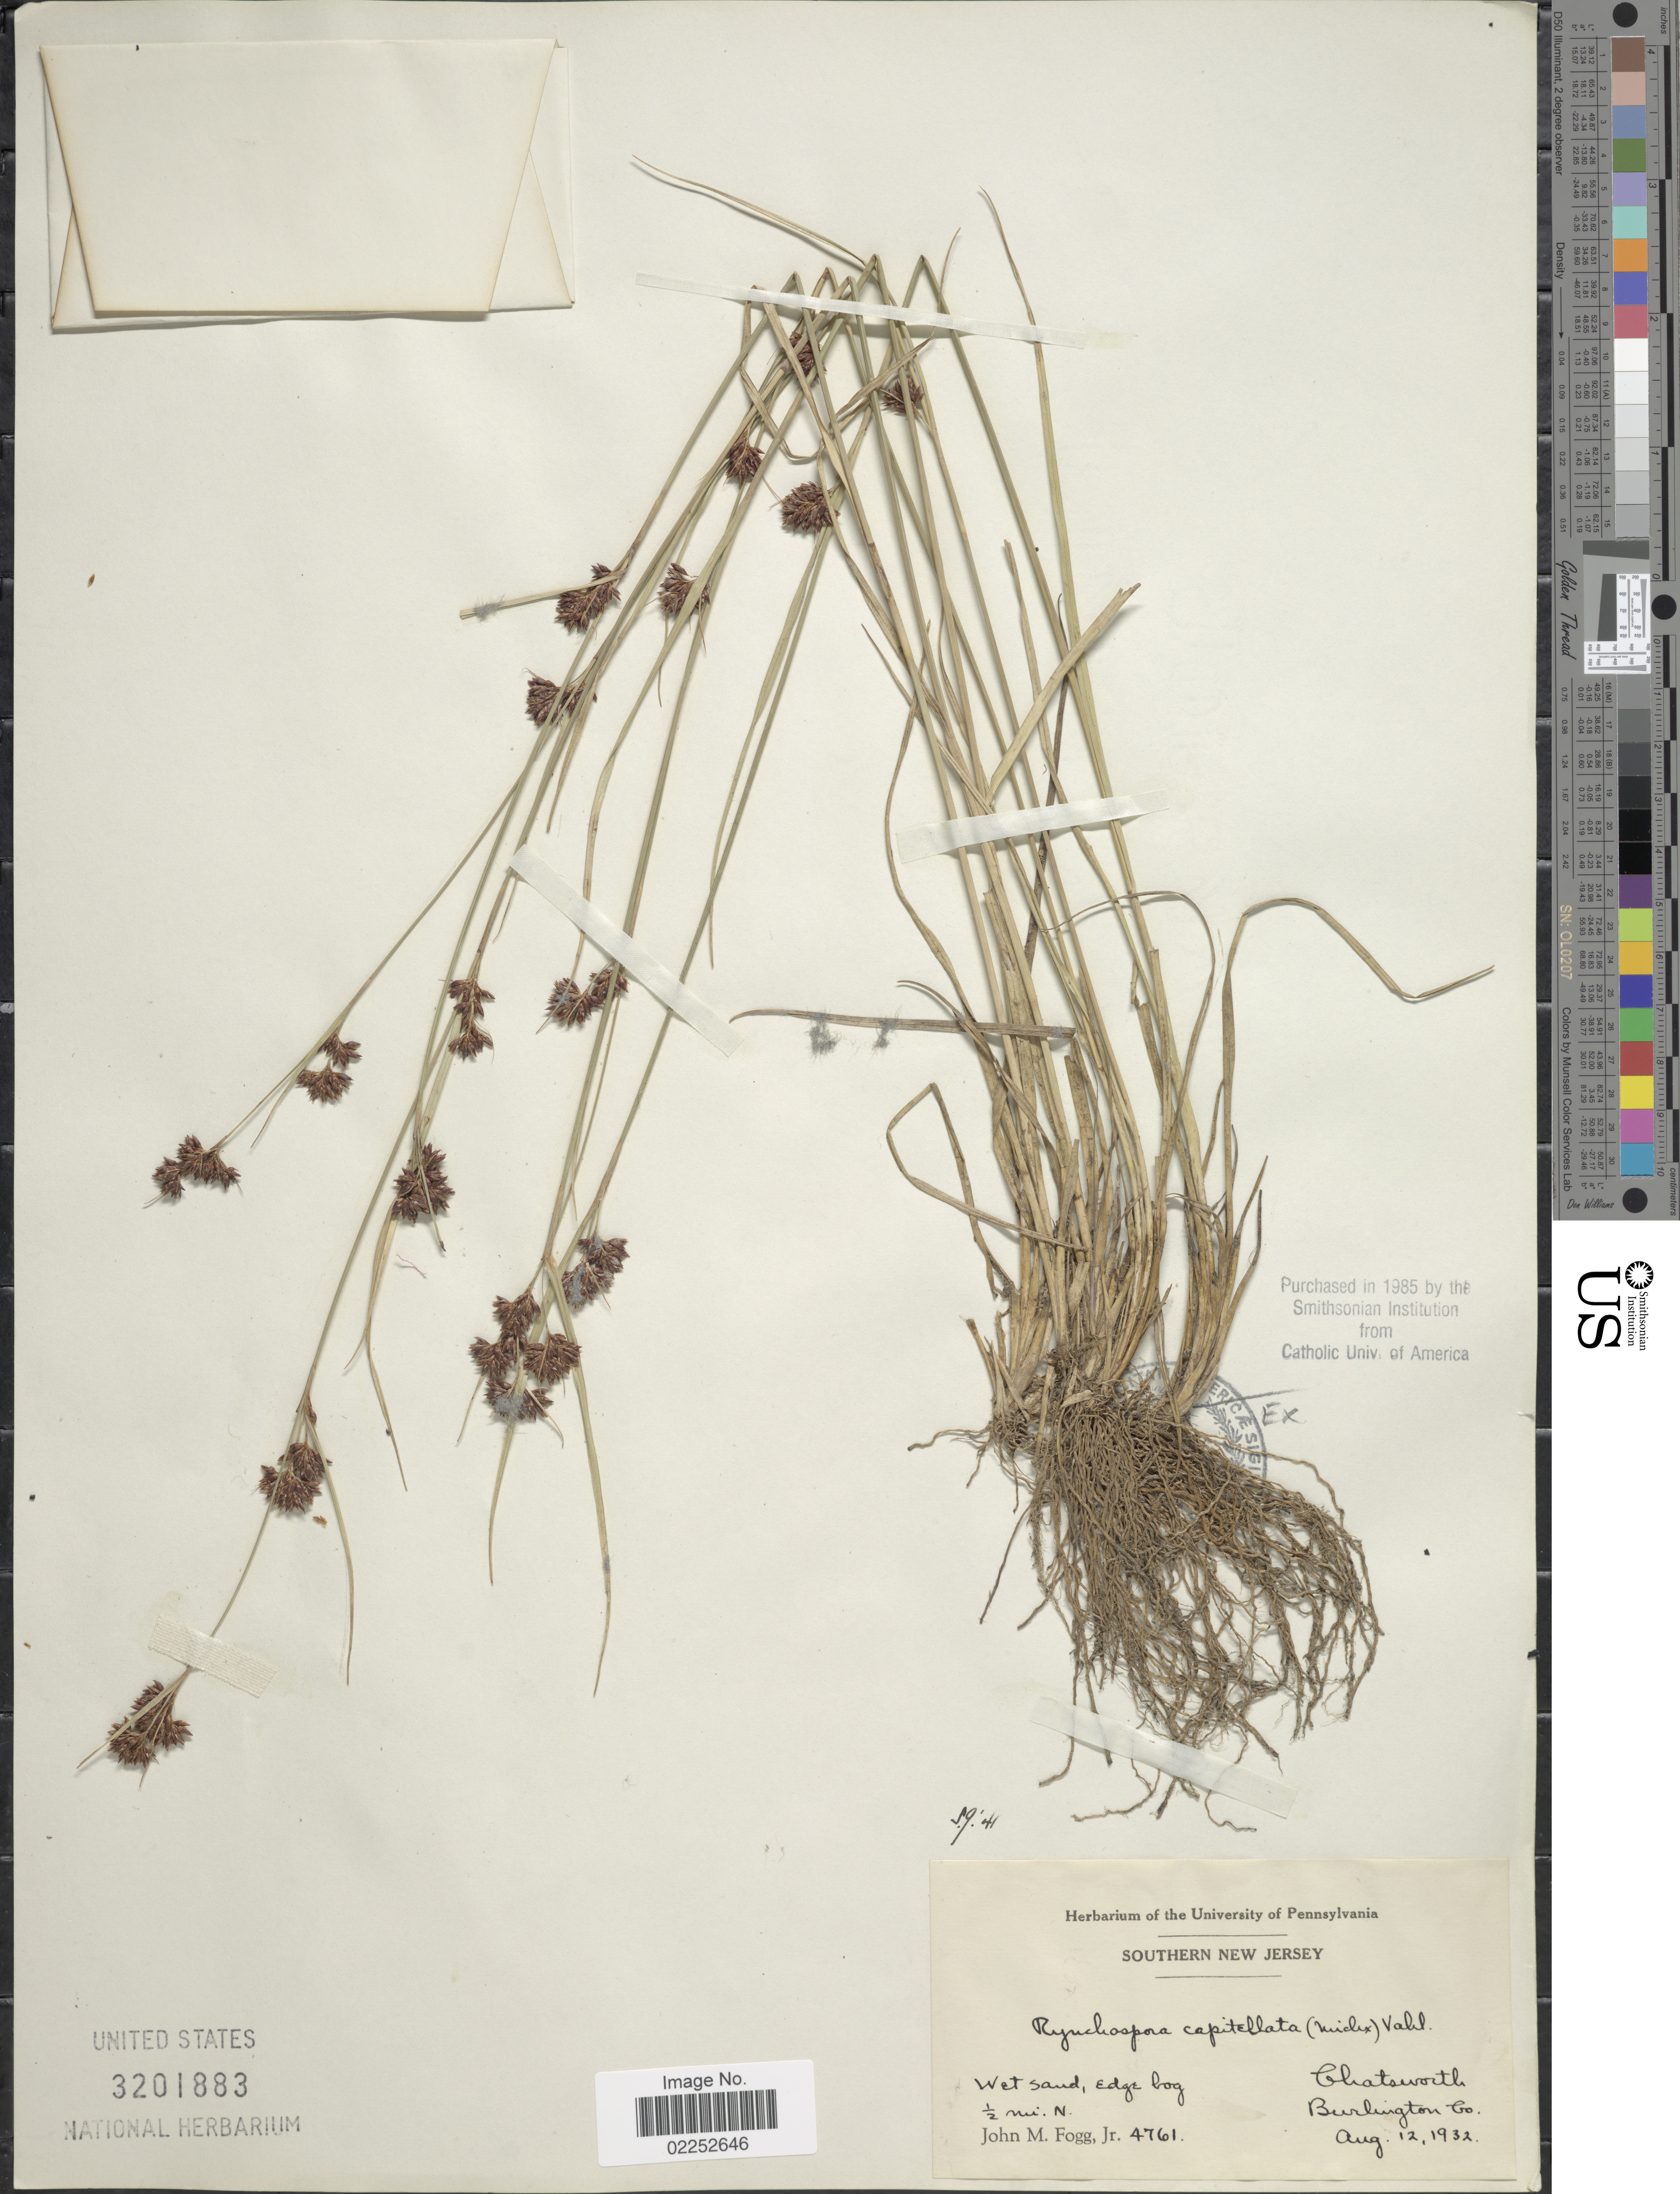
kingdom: Plantae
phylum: Tracheophyta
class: Liliopsida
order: Poales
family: Cyperaceae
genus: Rhynchospora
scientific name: Rhynchospora capitellata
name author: (Michx.) Vahl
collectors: J. Fogg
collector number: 4761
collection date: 1932-08-12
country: United States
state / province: New Jersey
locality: Southern New Jersey, Wet sand, Edge bog, Chatsworth, Burlington Co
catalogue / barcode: US 3201883